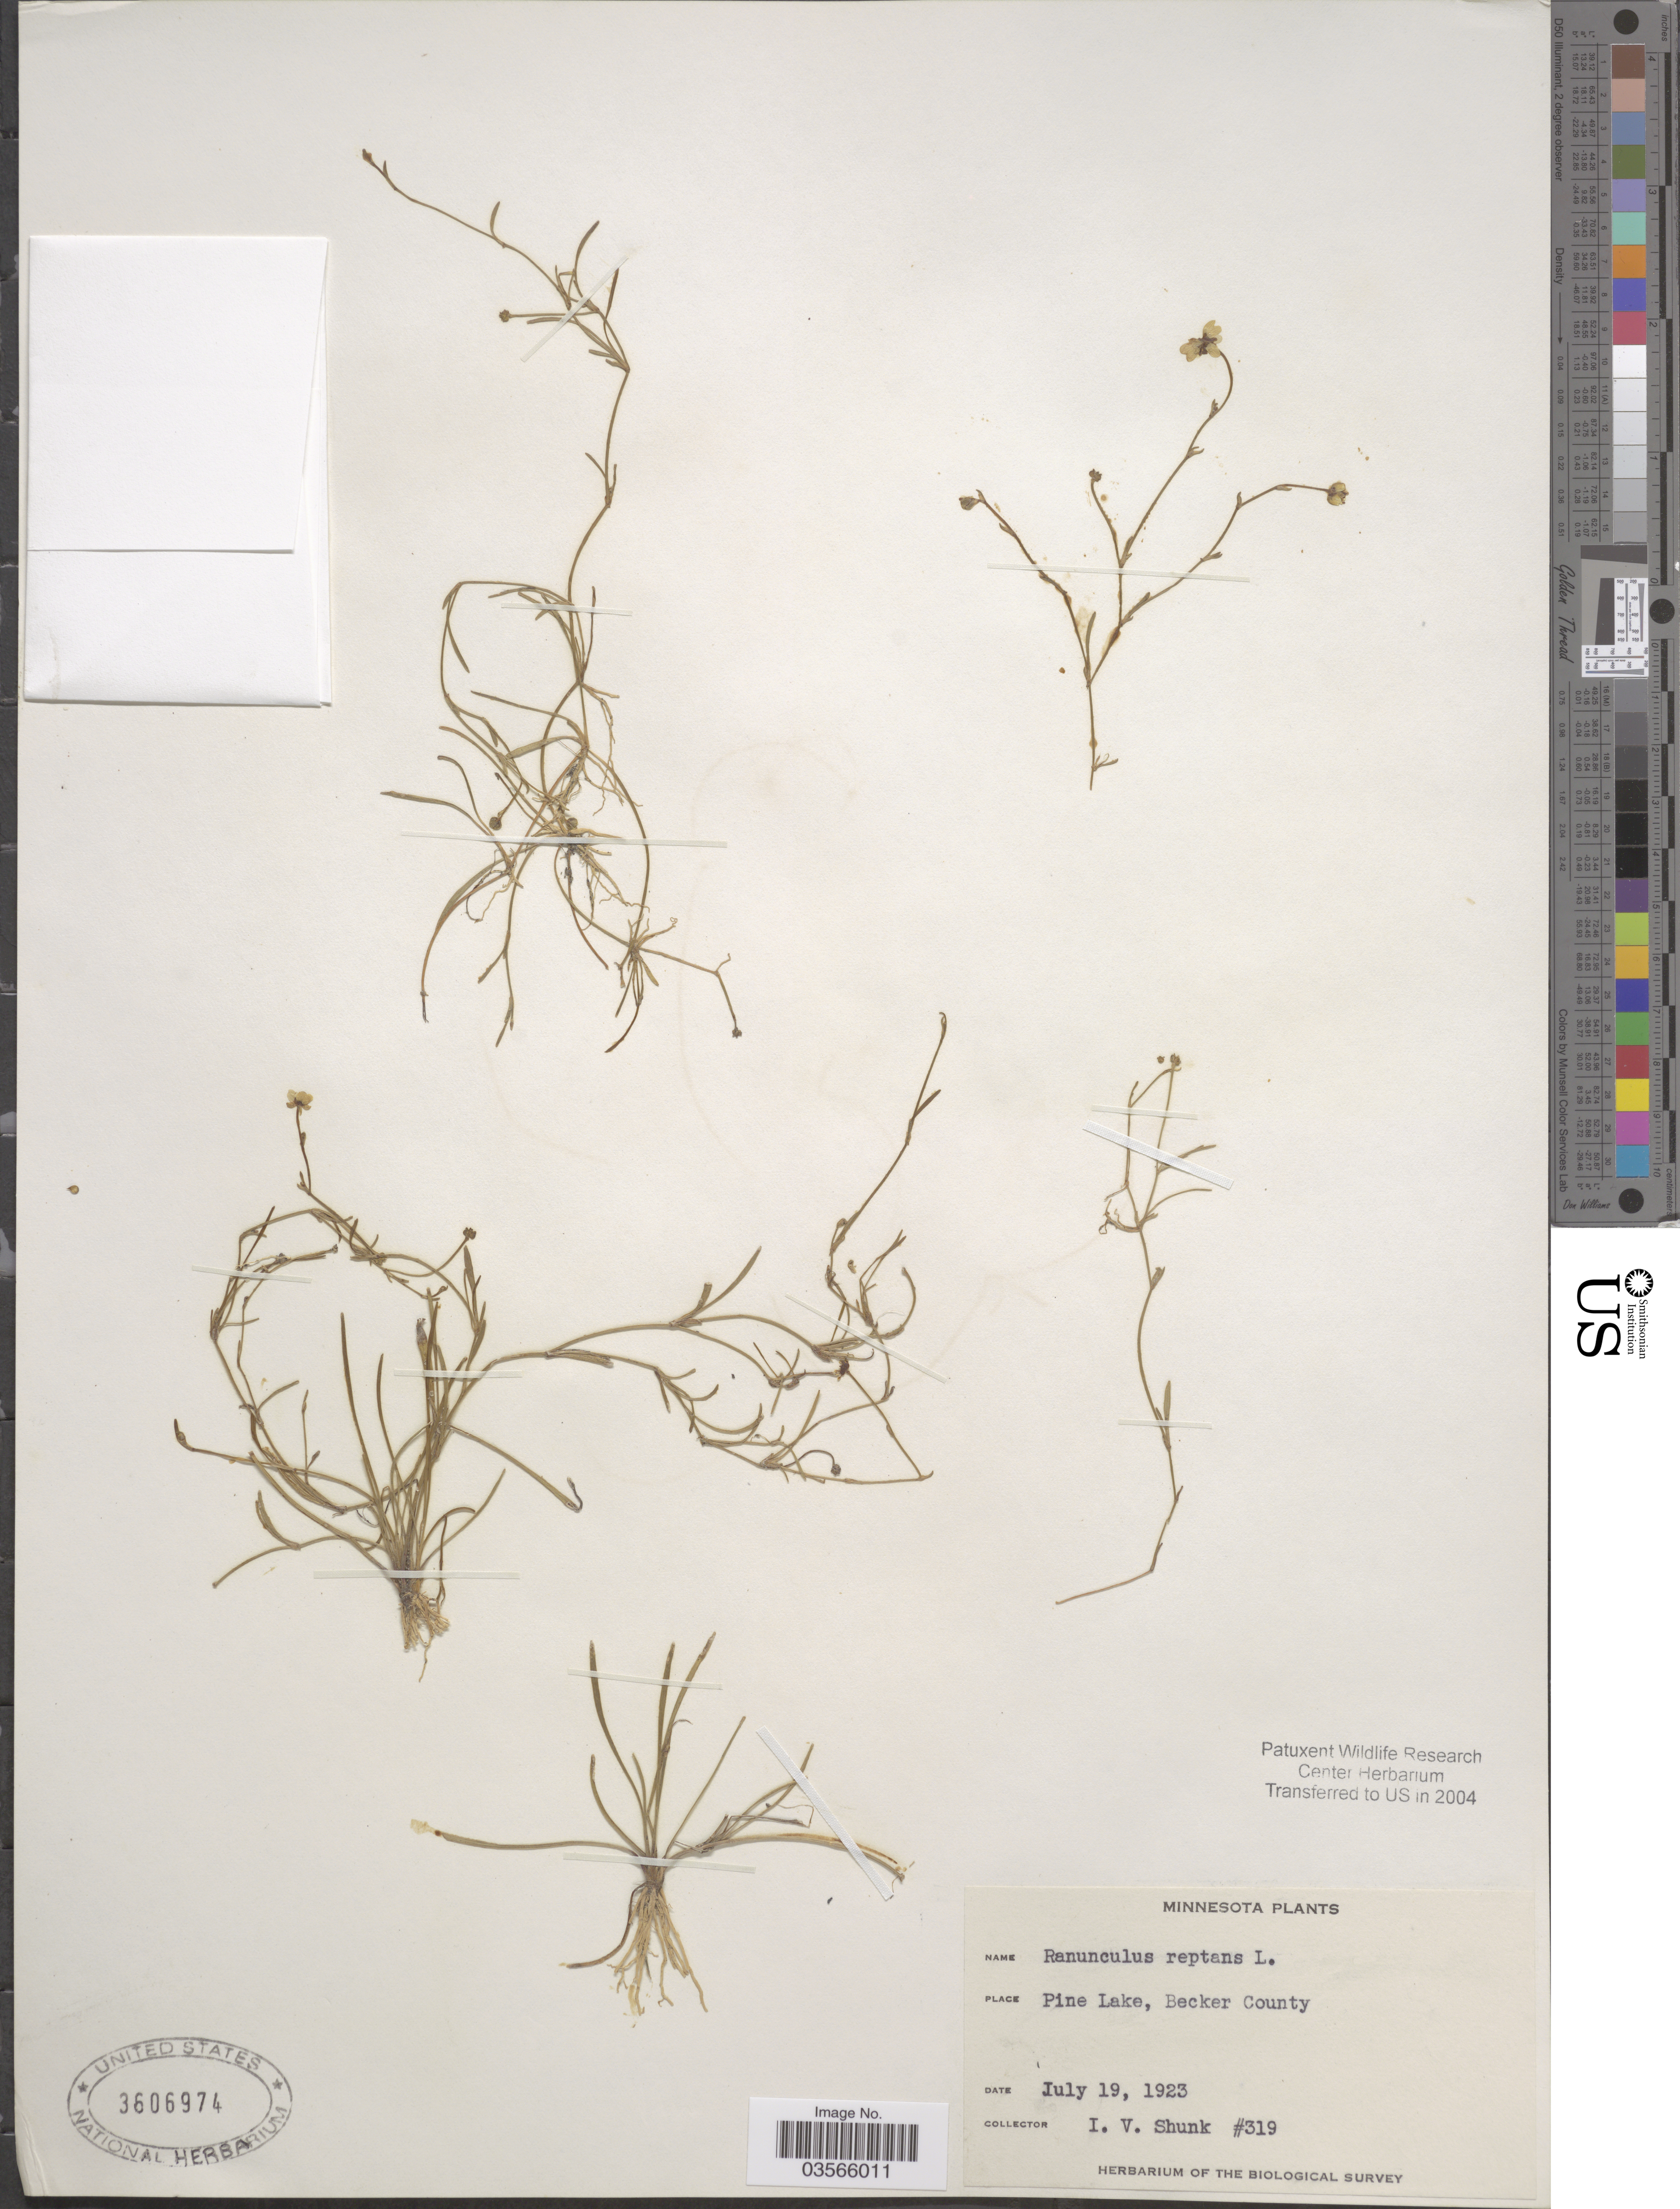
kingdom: Plantae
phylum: Tracheophyta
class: Magnoliopsida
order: Ranunculales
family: Ranunculaceae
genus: Ranunculus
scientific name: Ranunculus flammula var. filiformis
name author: (Michx.) Hook.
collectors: I. Shunk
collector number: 319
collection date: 1923-07-19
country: United States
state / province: Minnesota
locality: Pine Lake, Becker County.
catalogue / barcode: US 3606974